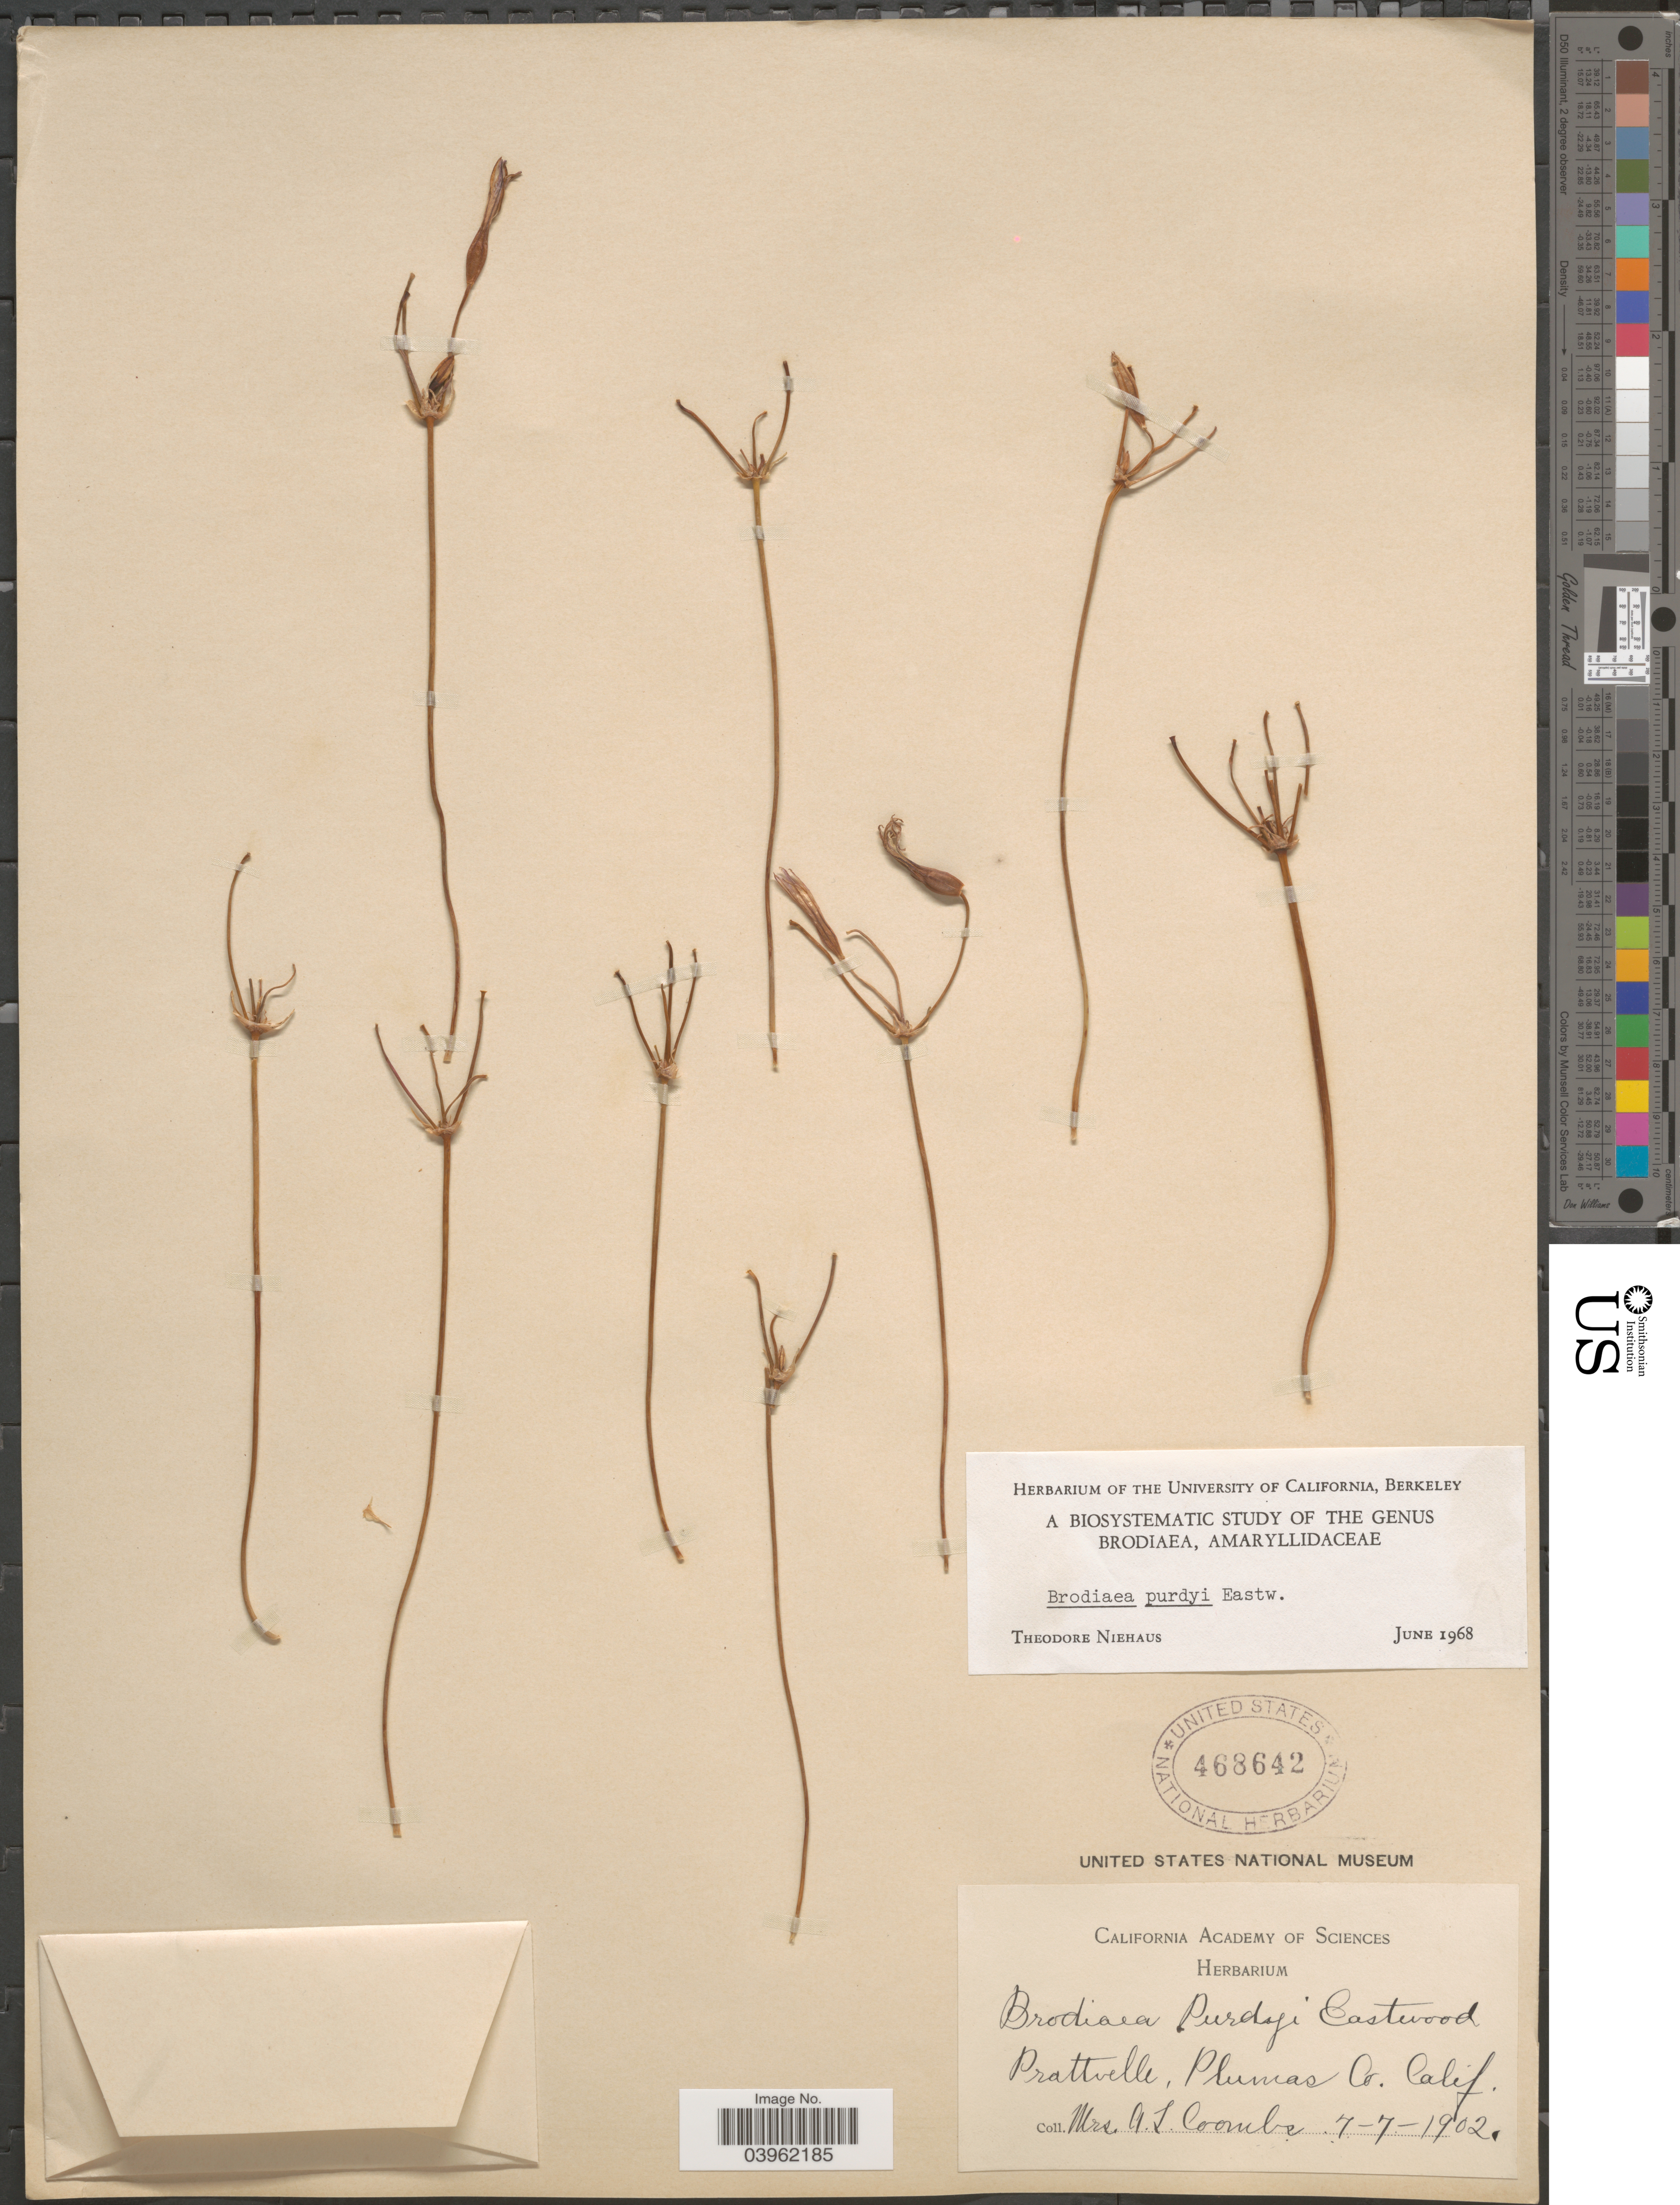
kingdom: Plantae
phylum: Tracheophyta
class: Liliopsida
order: Asparagales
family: Asparagaceae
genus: Brodiaea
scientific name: Brodiaea purdyi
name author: Eastw.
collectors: A. Coombs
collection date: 1902-07-07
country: United States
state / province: California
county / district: Plumas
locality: Prattville, Plumas Co.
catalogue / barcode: US 468642